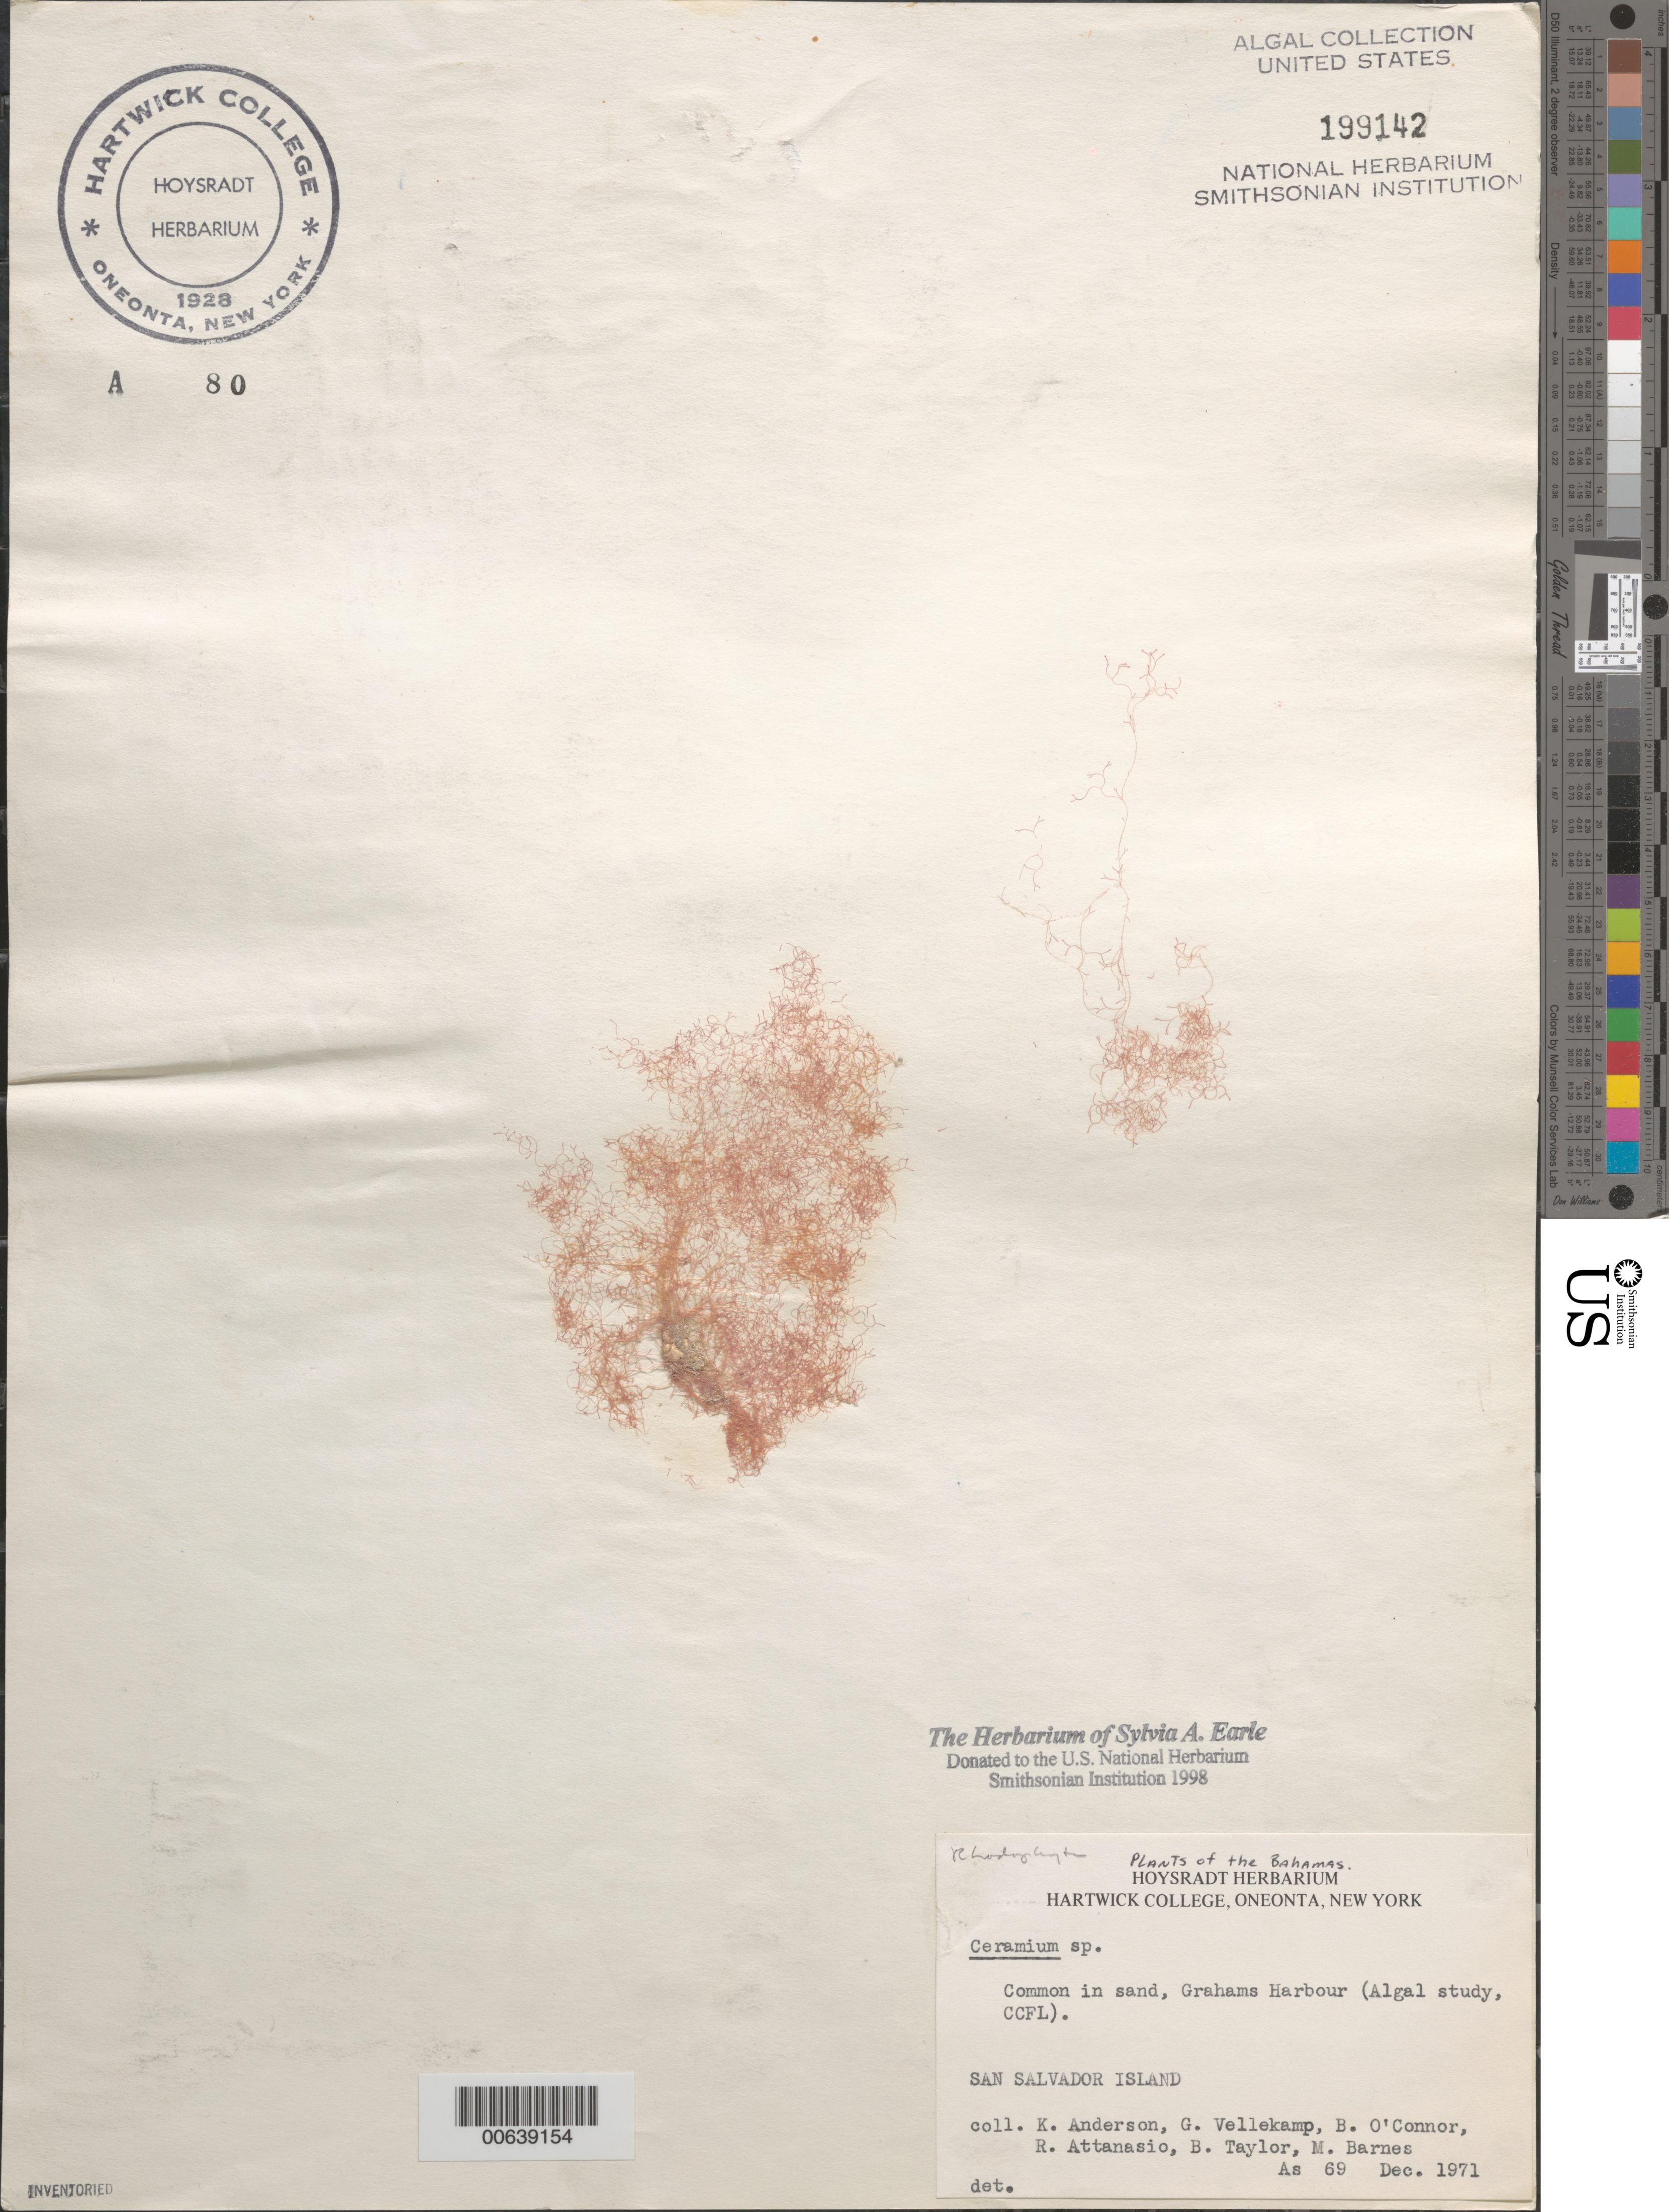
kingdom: Plantae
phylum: Rhodophyta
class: Florideophyceae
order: Ceramiales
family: Ceramiaceae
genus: Ceramium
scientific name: Ceramium sp.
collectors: K. Anderson, G. Vellekamp, B. O'Connor, R. Attanasio, B. Taylor & M. Barnes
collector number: As 69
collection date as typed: Dec 1971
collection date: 1971-12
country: Bahamas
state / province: San Salvador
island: San Salvador Island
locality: Grahams Harbour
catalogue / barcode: US 199142